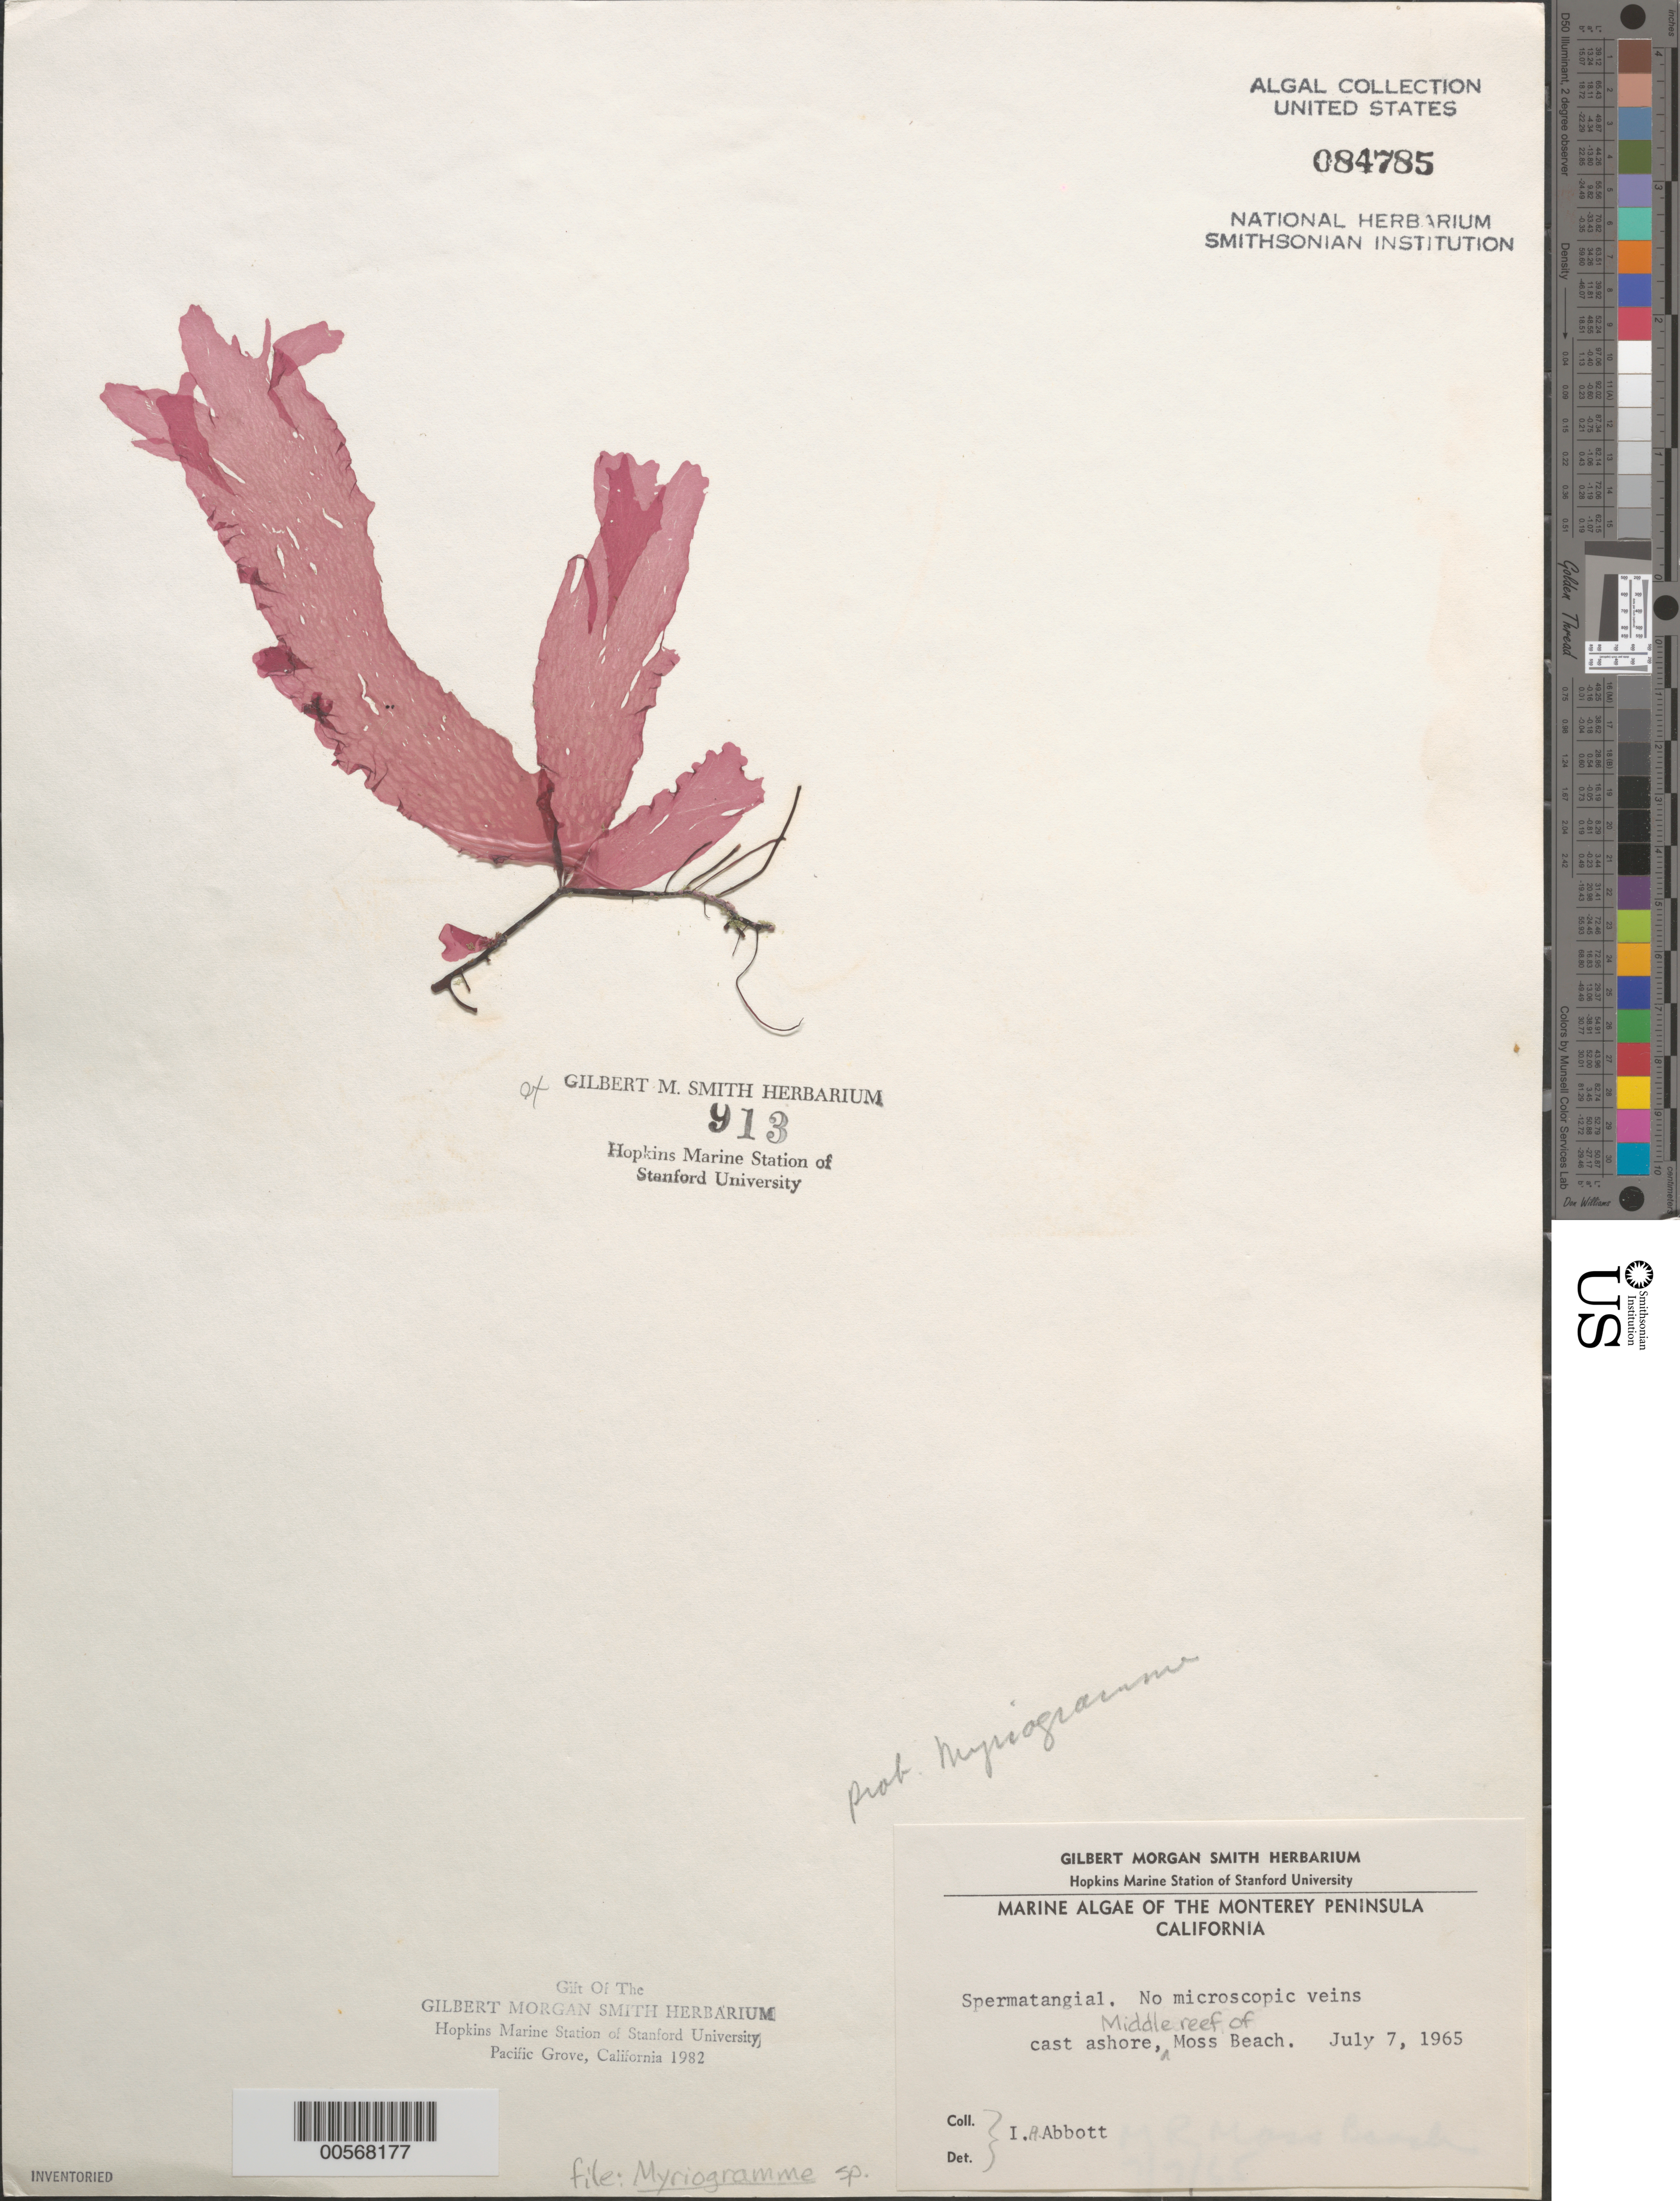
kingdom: Plantae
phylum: Rhodophyta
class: Florideophyceae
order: Ceramiales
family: Delesseriaceae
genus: Myriogramme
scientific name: Myriogramme sp.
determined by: Abbott, Isabella A.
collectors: I. A. Abbott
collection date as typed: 07 Jul 1965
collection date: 1965-07-07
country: United States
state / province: California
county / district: Monterey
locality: Middle Reef of Moss Beach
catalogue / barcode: US 84785